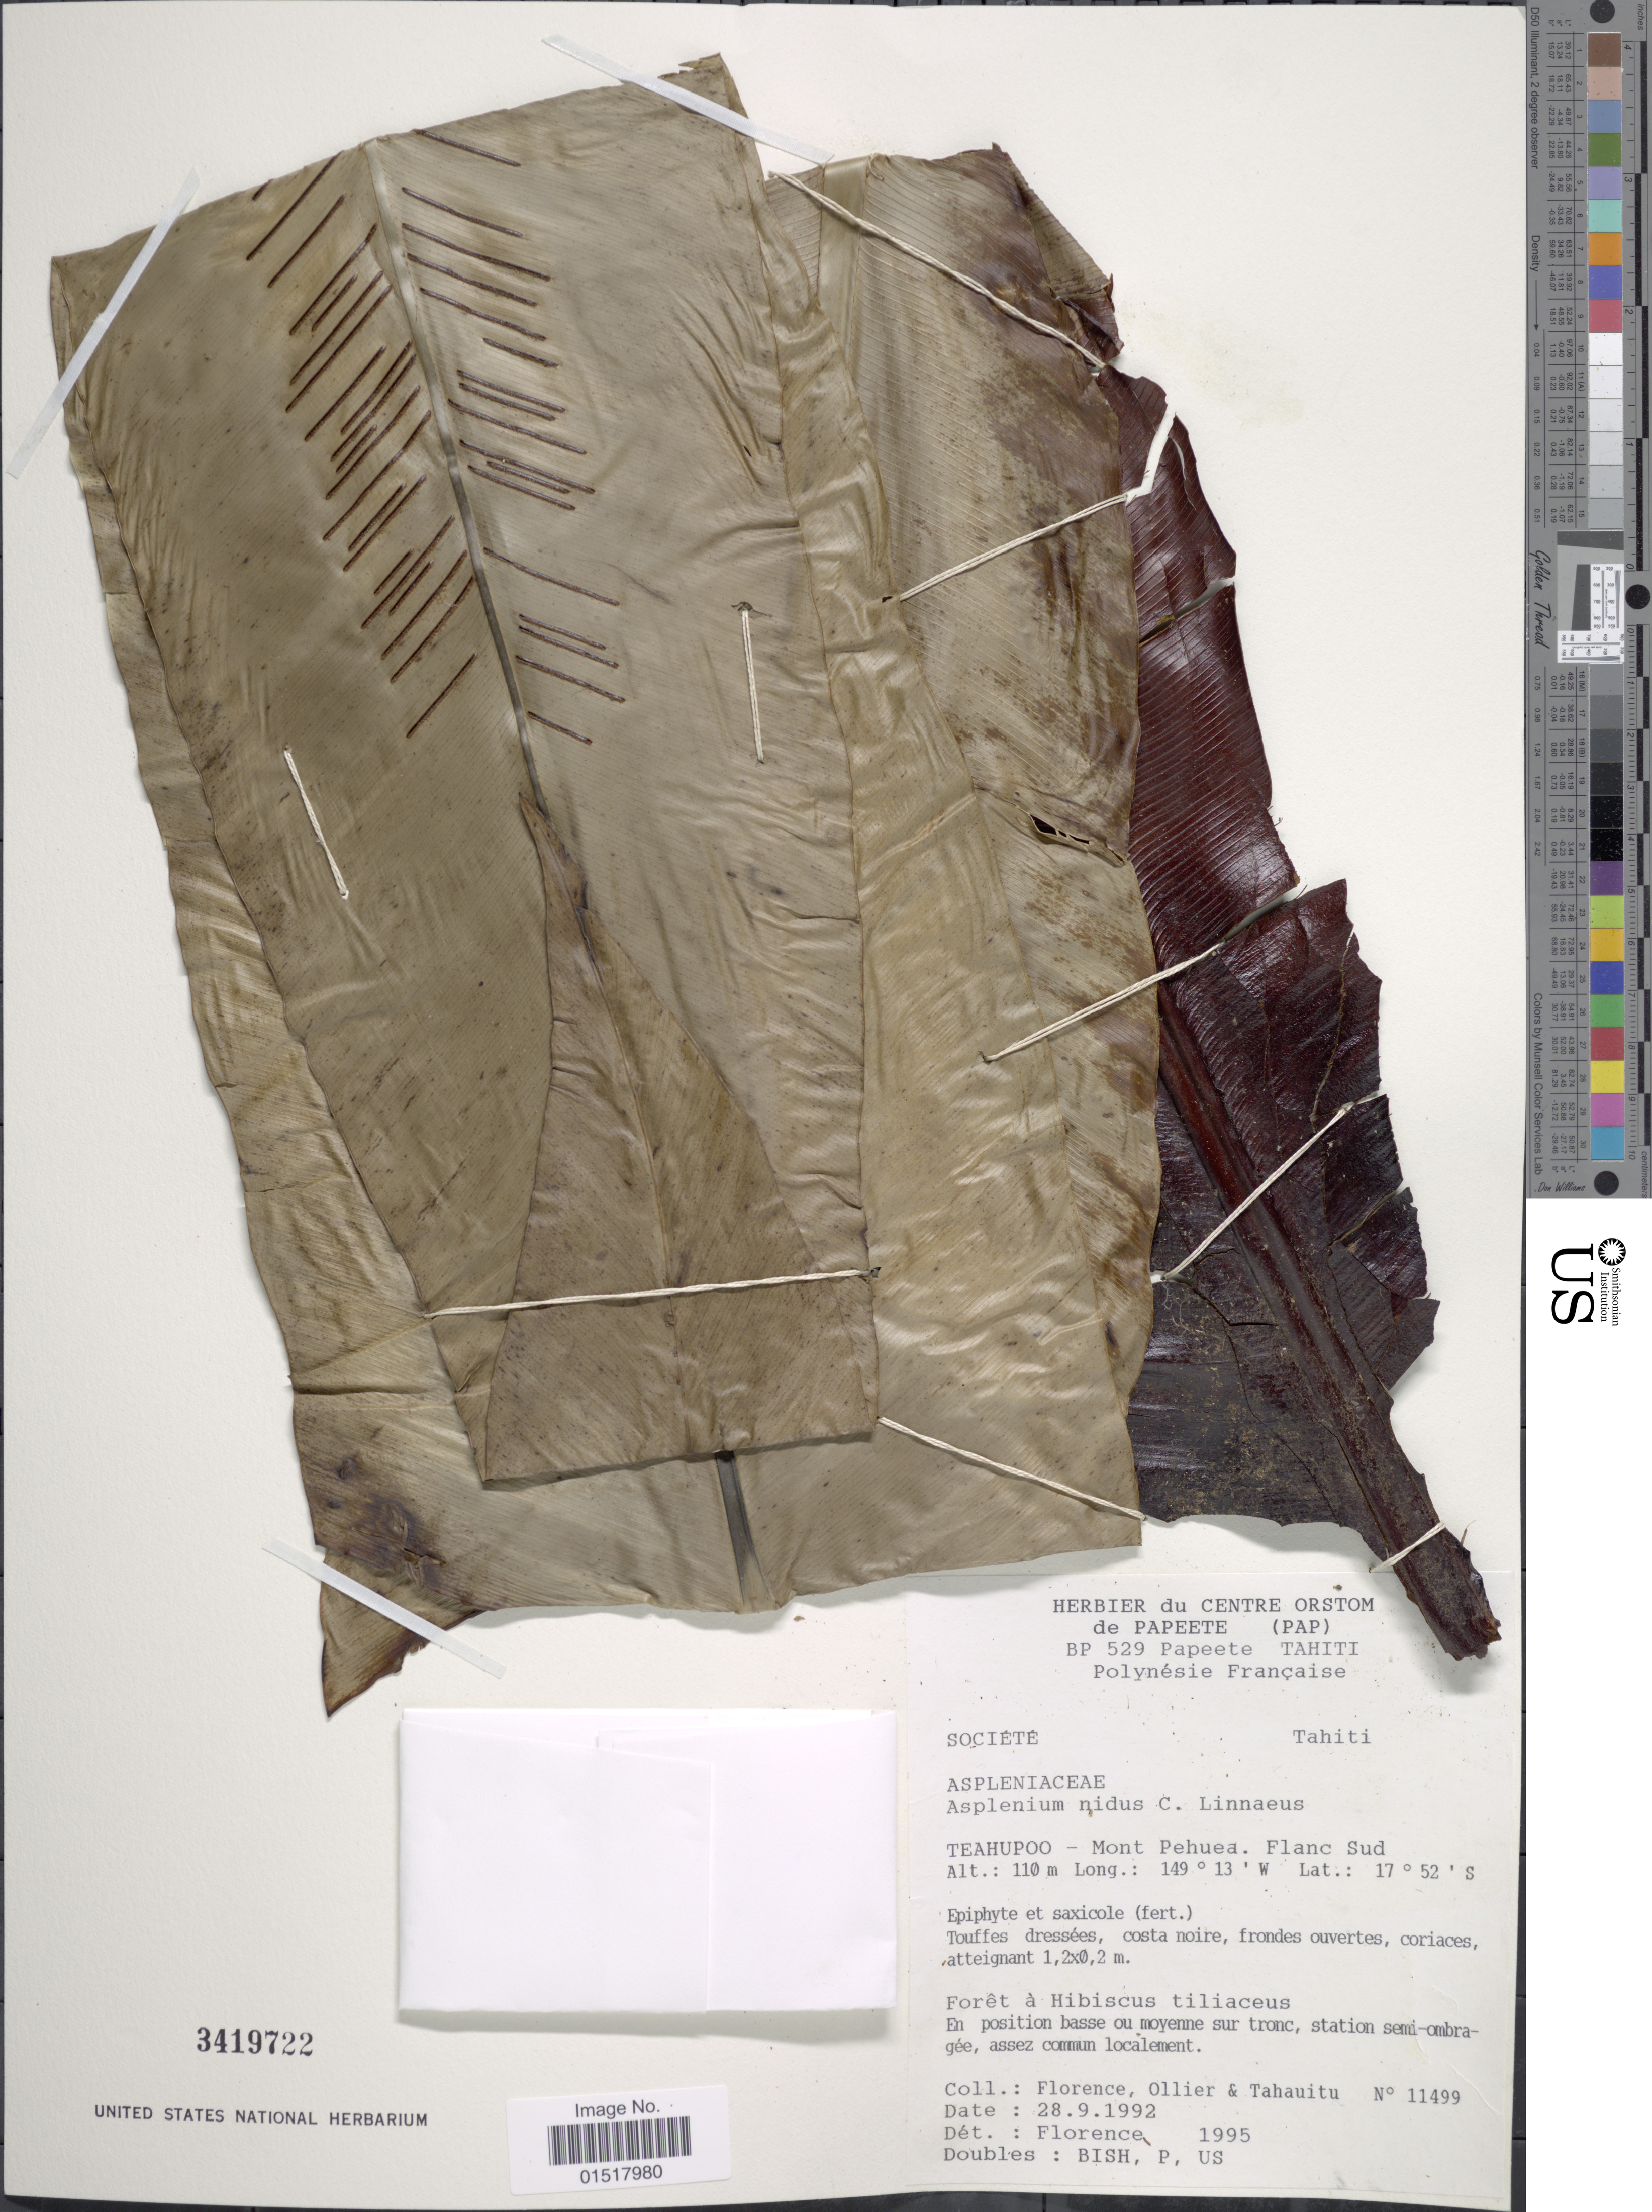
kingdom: Plantae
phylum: Tracheophyta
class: Polypodiopsida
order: Polypodiales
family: Aspleniaceae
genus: Asplenium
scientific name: Asplenium nidus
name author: L.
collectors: -. Florence, -. Ollier & Tahauitu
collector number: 11499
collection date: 1992-09-28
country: French Polynesia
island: Tahiti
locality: Société. Tahiti. Teahupoo - Mont Pehuea. Flanc Sud.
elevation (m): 110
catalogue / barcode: US 3419722